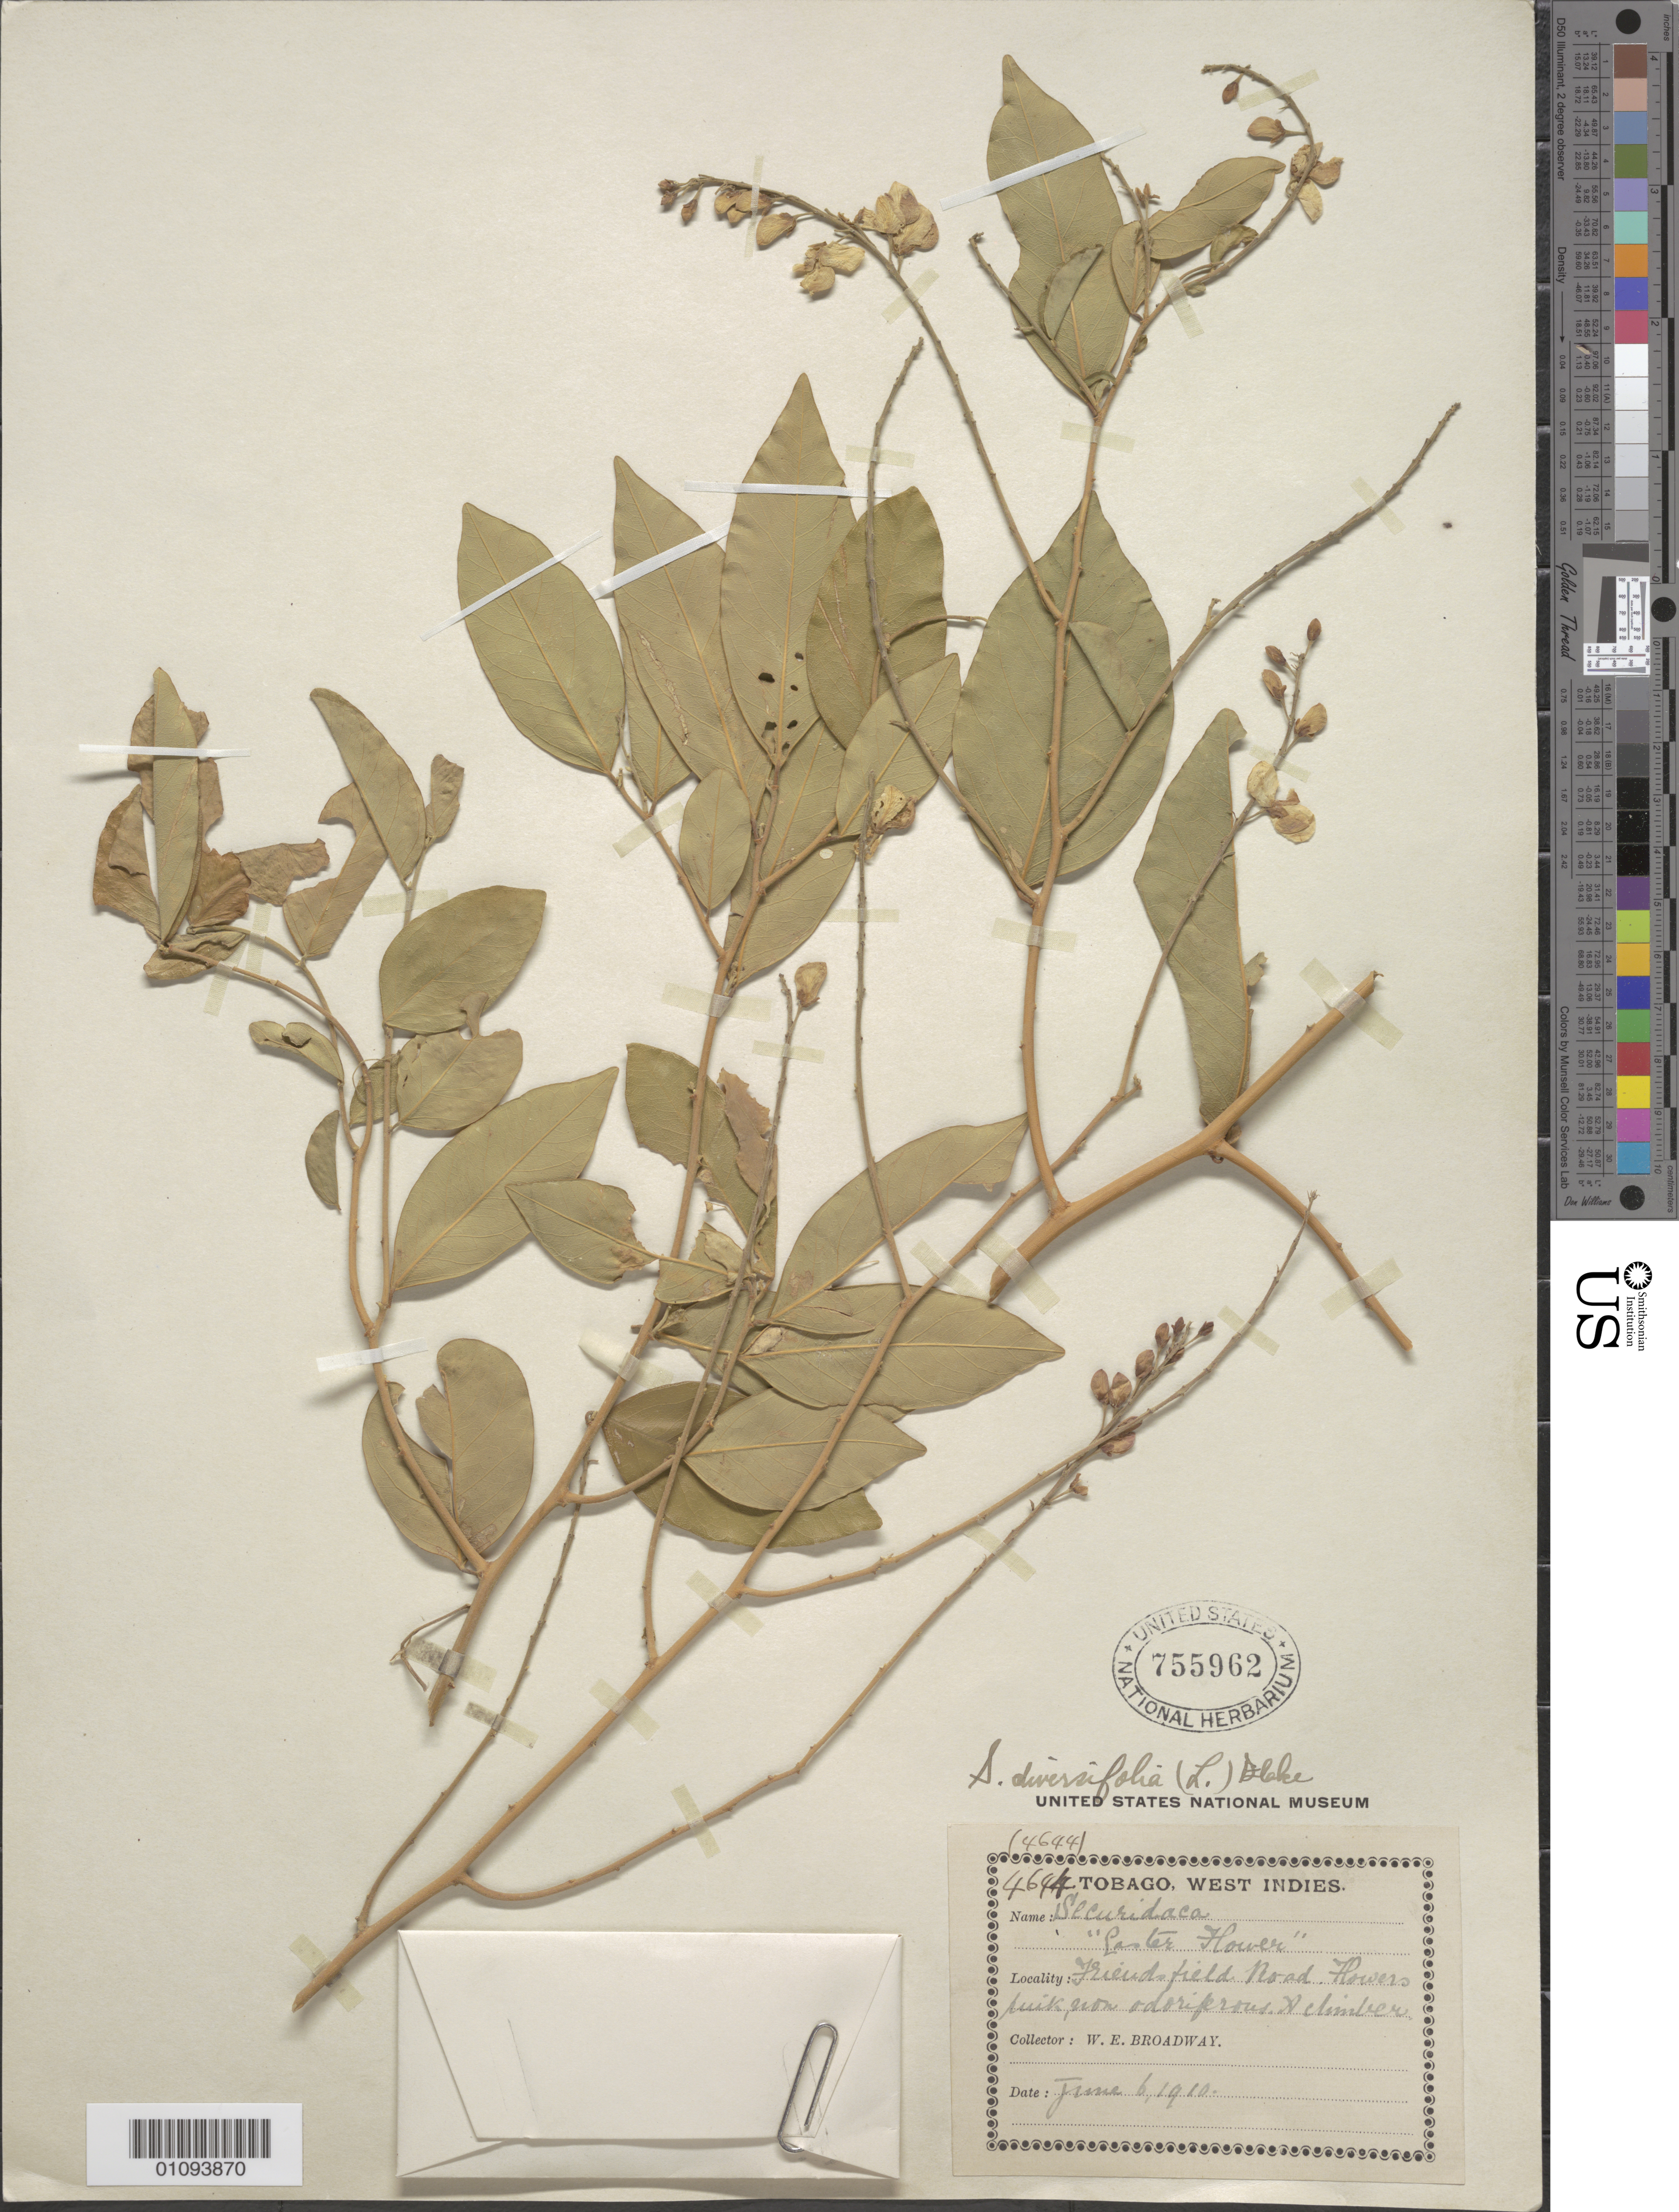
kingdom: Plantae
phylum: Tracheophyta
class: Magnoliopsida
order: Fabales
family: Polygalaceae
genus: Securidaca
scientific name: Securidaca diversifolia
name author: (L.) S.F. Blake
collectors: W. E. Broadway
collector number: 4644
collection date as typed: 06 Jun 1910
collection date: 1910-06-06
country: Trinidad and Tobago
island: Tobago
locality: Frieuds Field Road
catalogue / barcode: US 755962